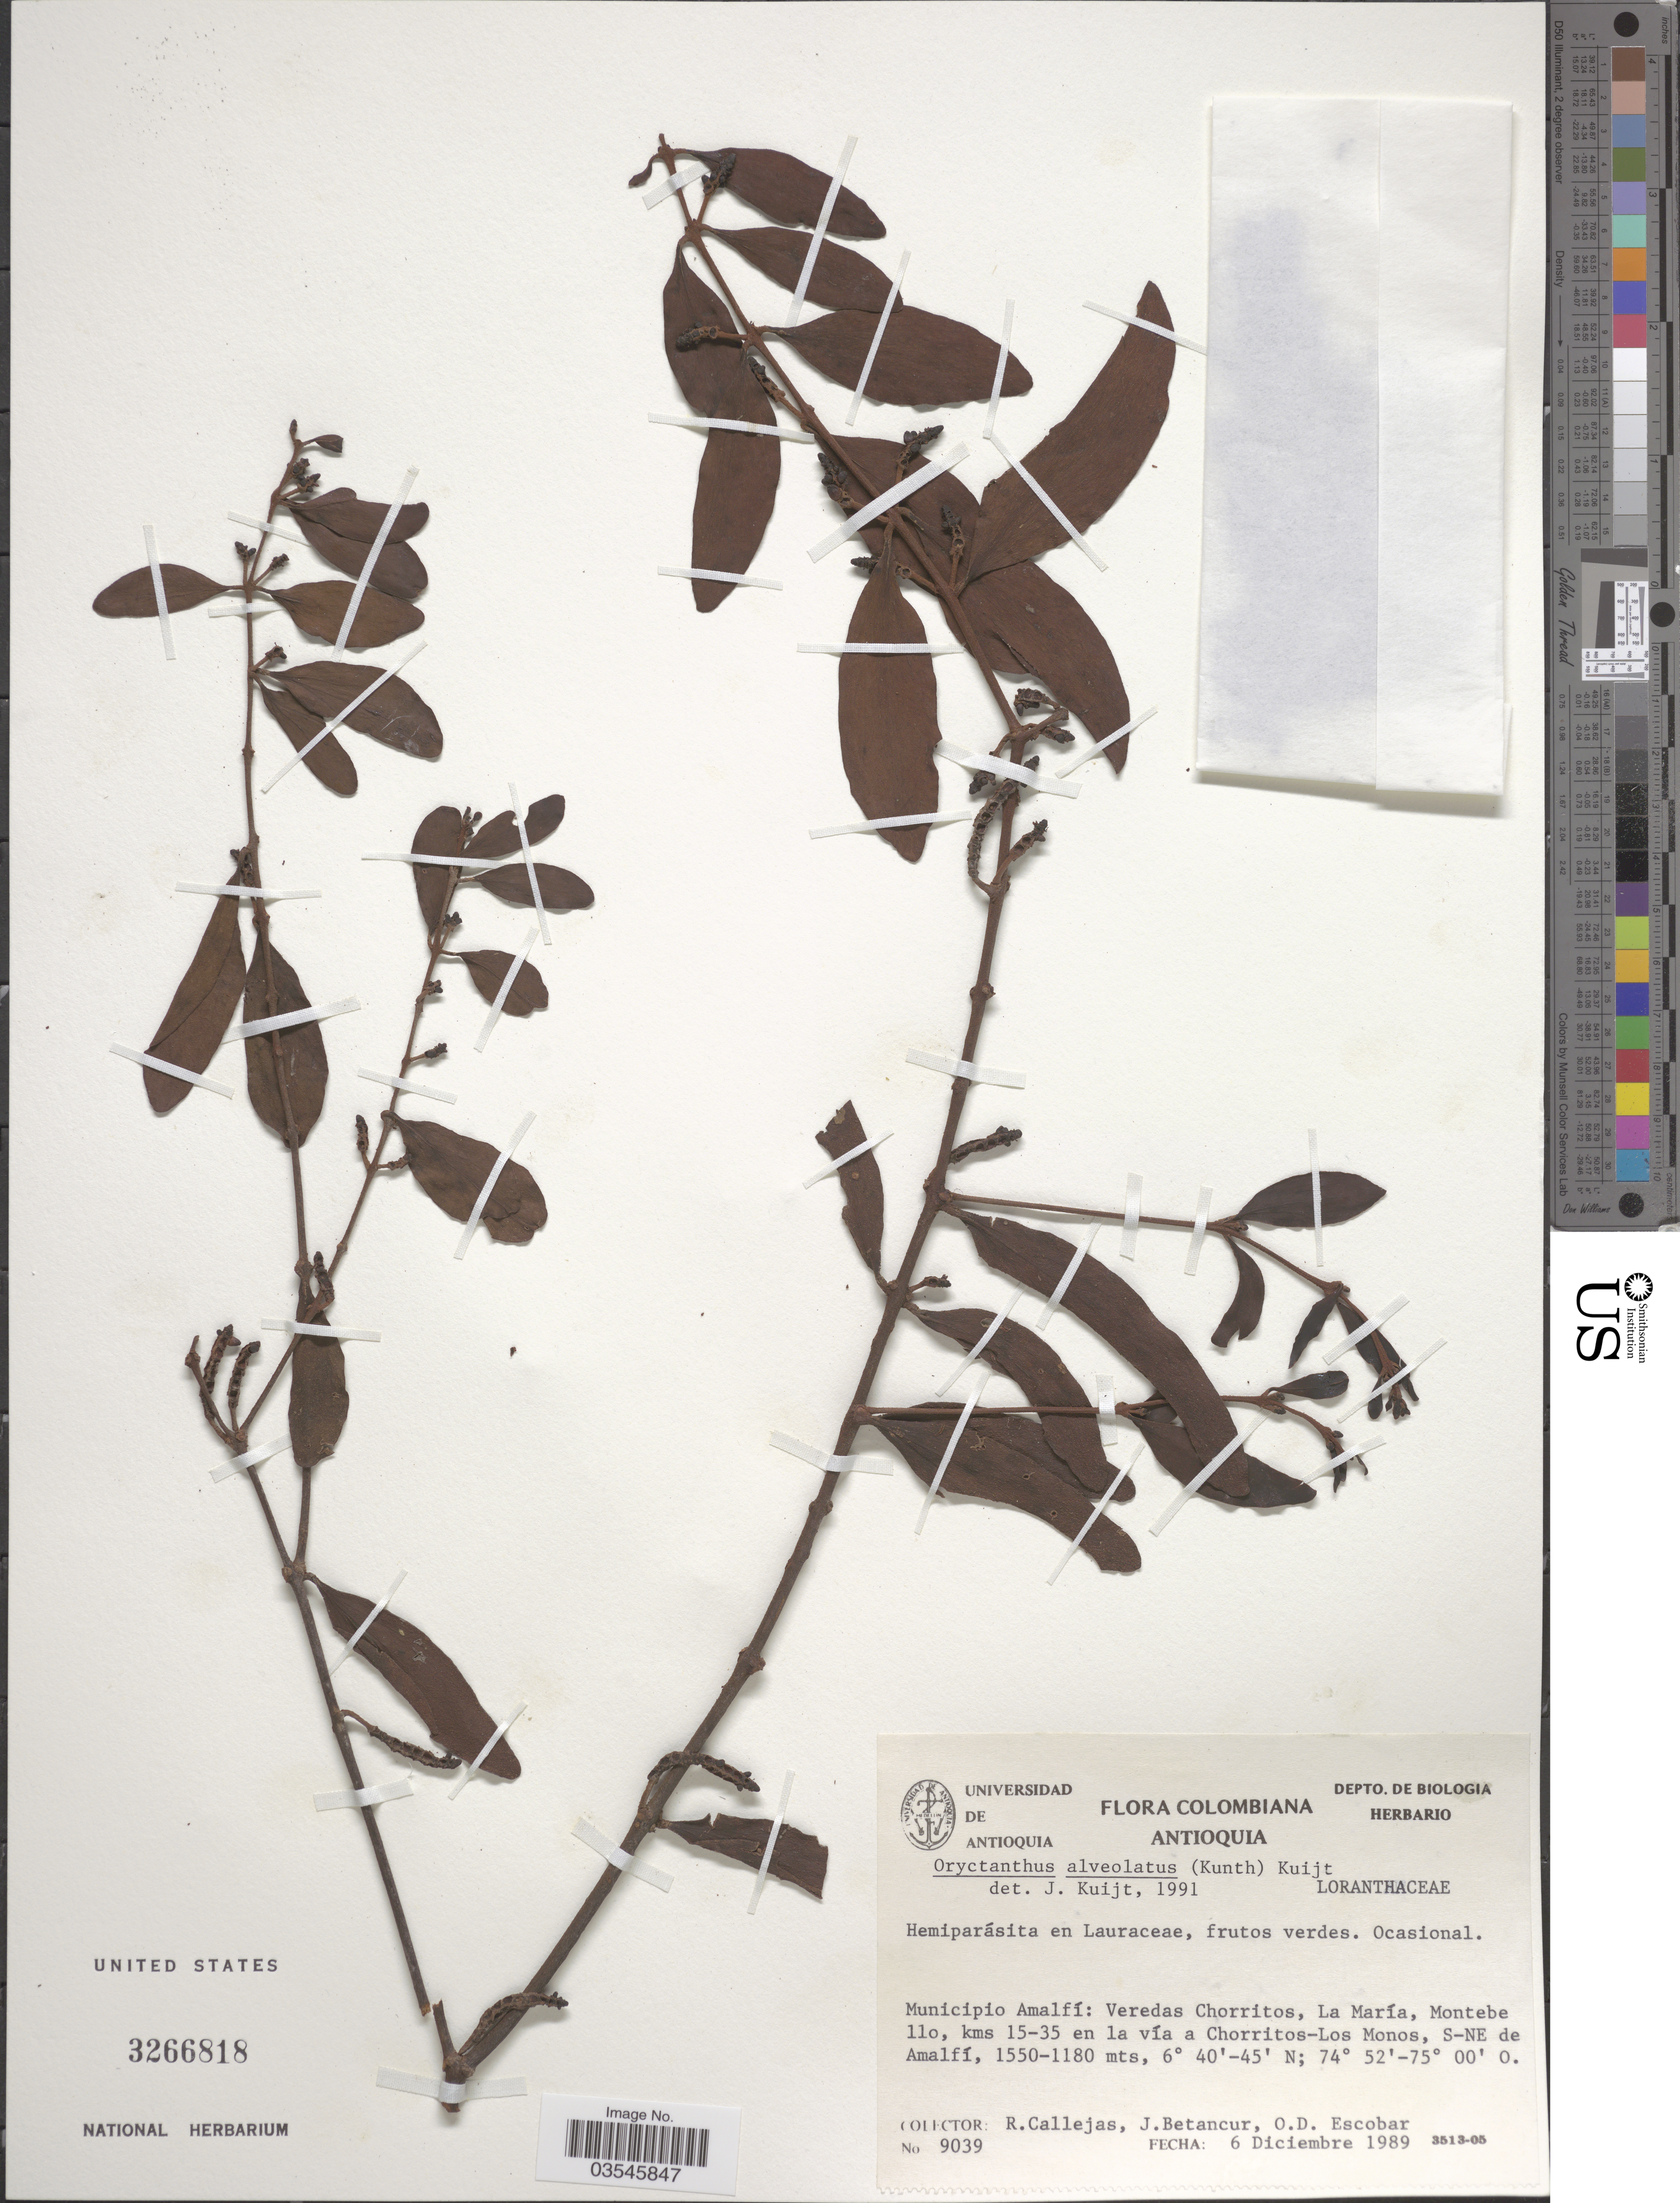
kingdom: Plantae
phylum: Tracheophyta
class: Magnoliopsida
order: Santalales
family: Loranthaceae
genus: Oryctanthus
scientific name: Oryctanthus alveolatus subsp. alveolatus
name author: (Kunth) Kuijt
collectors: R. Callejas, J. Betancur & O. D. Escobar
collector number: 9039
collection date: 1989-12-06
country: Colombia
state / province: Antioquia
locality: Municipio Amalfí: Veredas Chorritos, La María, Montebe llo, kms 15-35 en la vía a Chorritos-Los Monos, S-NE de Amalfí.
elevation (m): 1180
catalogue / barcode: US 3266818